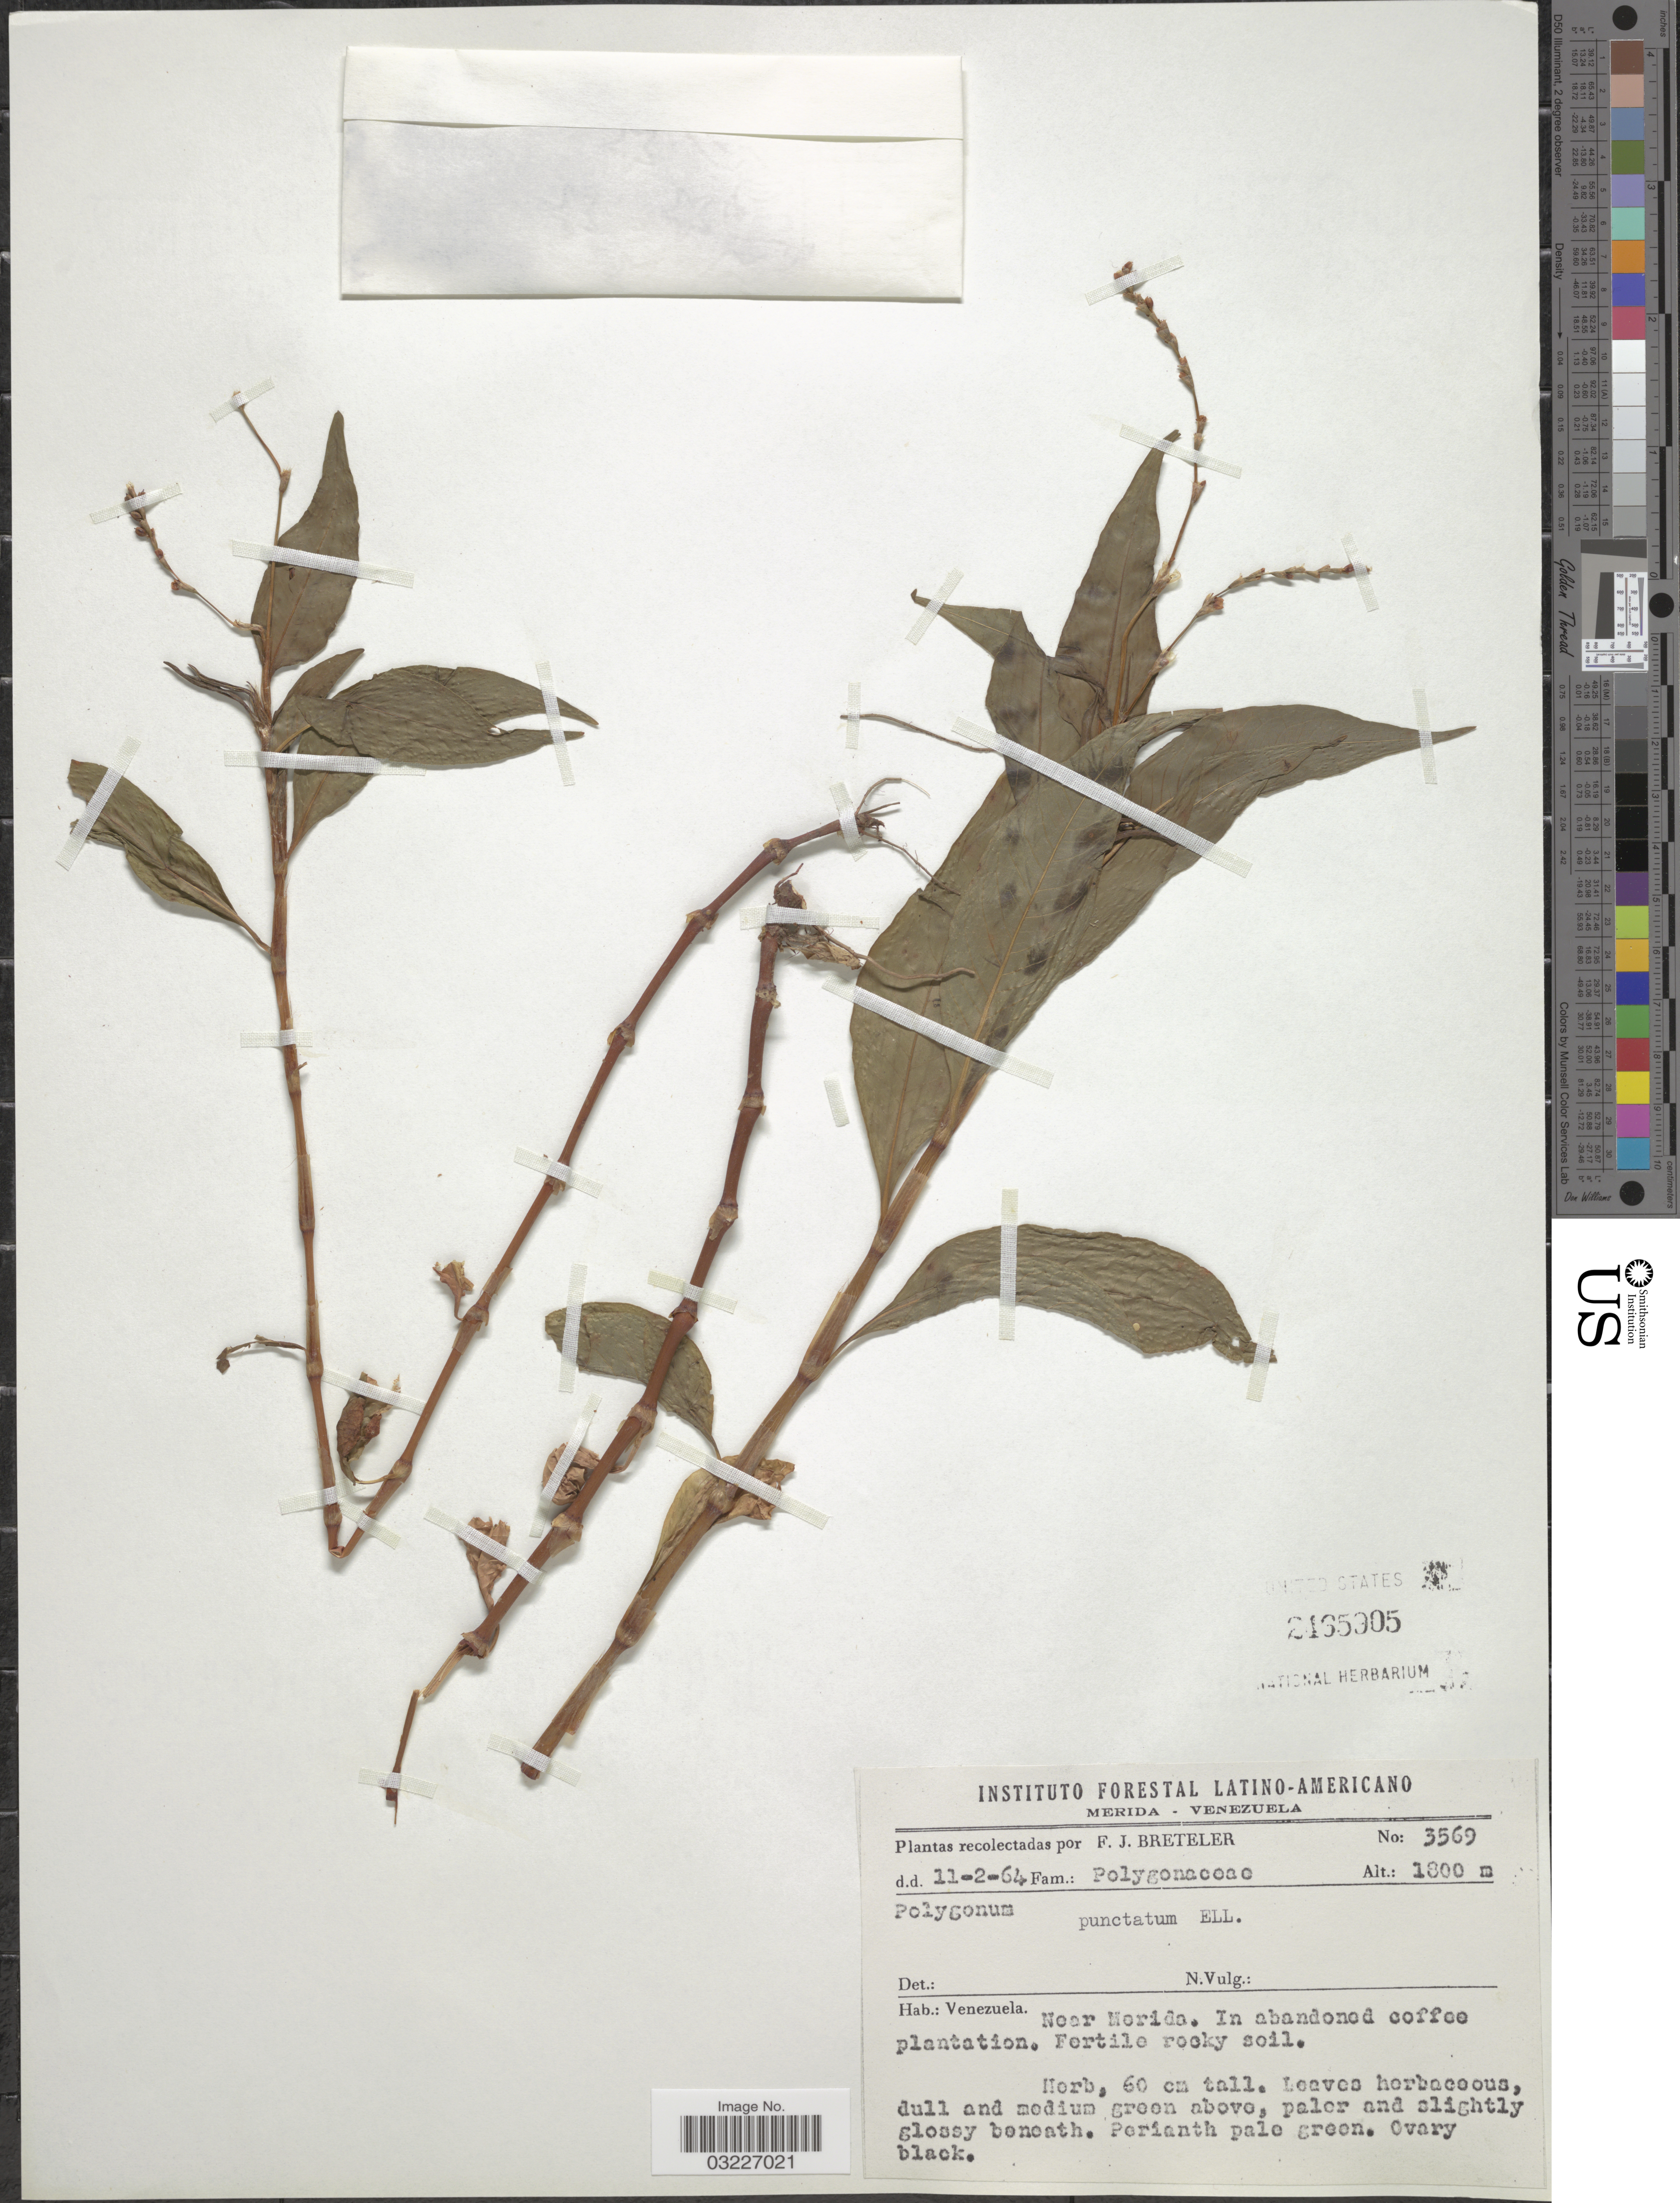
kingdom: Plantae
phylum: Tracheophyta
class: Magnoliopsida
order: Caryophyllales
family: Polygonaceae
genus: Polygonum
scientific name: Polygonum opelousanum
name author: Riddell ex Small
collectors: F. J. Breteler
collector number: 3569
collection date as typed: Transcribed d/m/y: 11/2/64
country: Venezuela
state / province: Mérida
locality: Near Merida. In abandoned coffee plantation.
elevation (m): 1800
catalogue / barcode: US 2465905